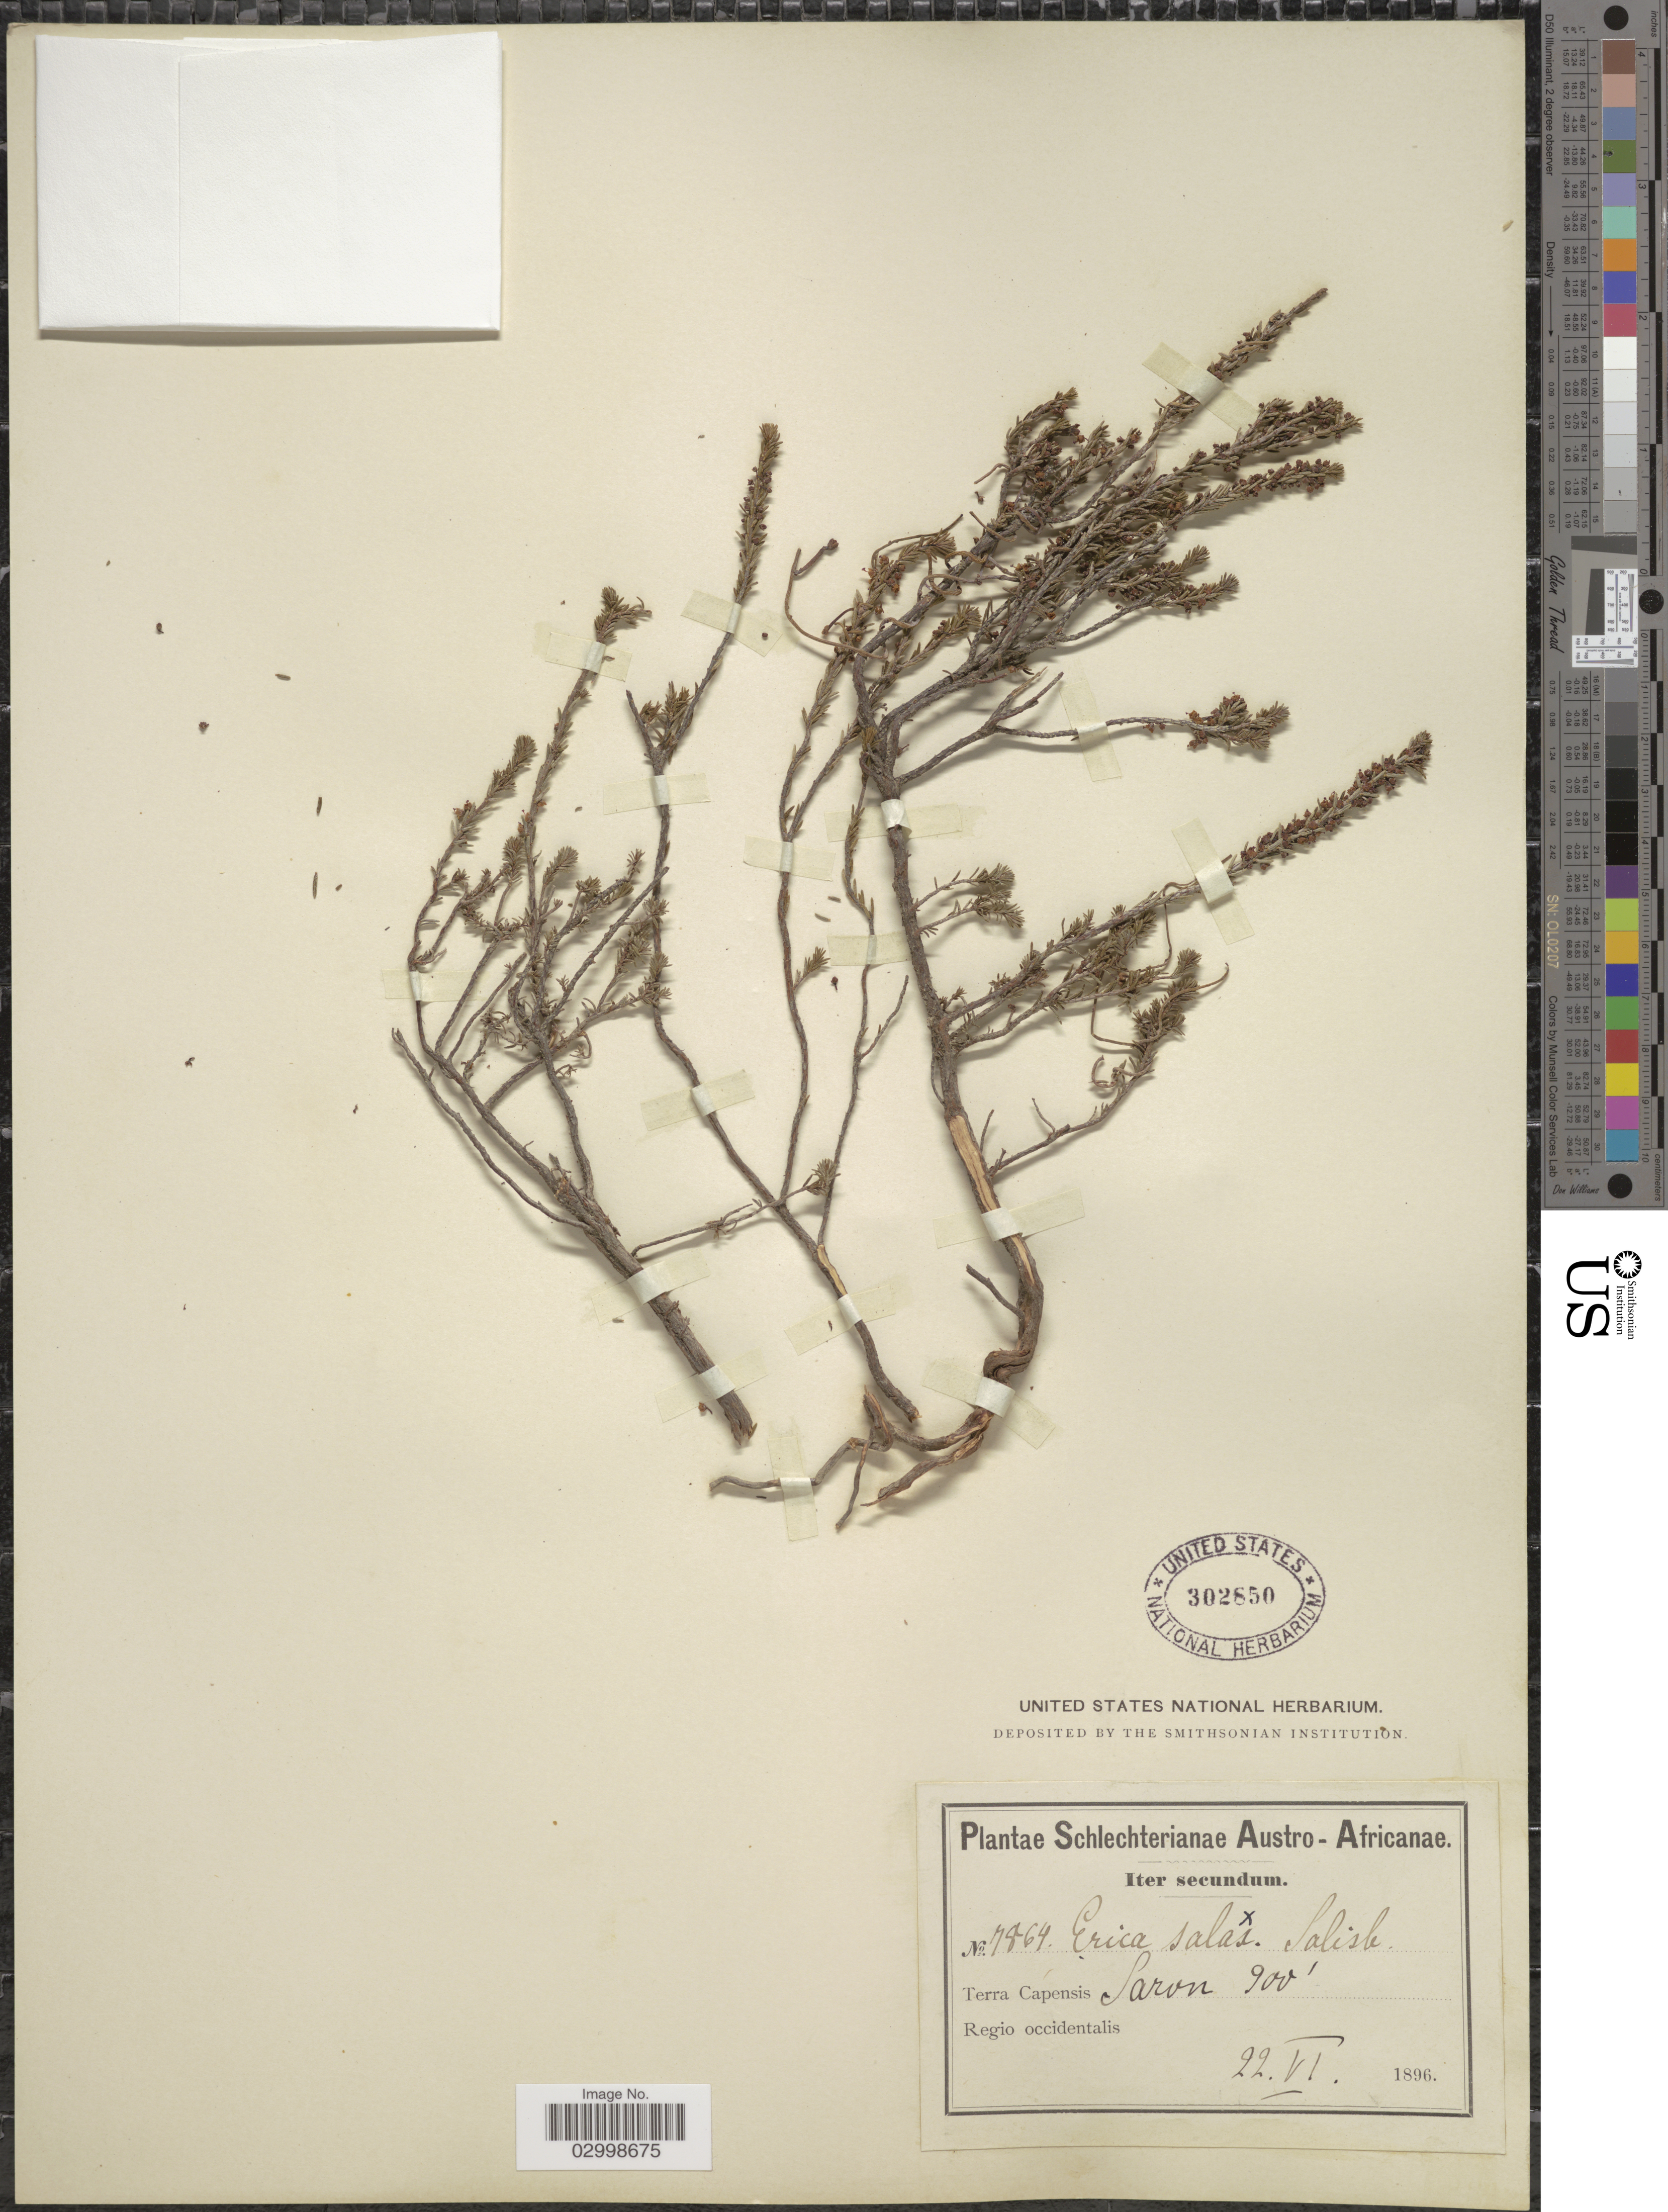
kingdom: Plantae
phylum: Tracheophyta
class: Magnoliopsida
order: Ericales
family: Ericaceae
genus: Erica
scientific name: Erica salax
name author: Salisb.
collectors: Schlechter, --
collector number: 7864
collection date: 1896-06-22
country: South Africa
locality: Austro-Africanae. Terra Capensis Saron. Regio occidentalis.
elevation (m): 274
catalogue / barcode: US 302850